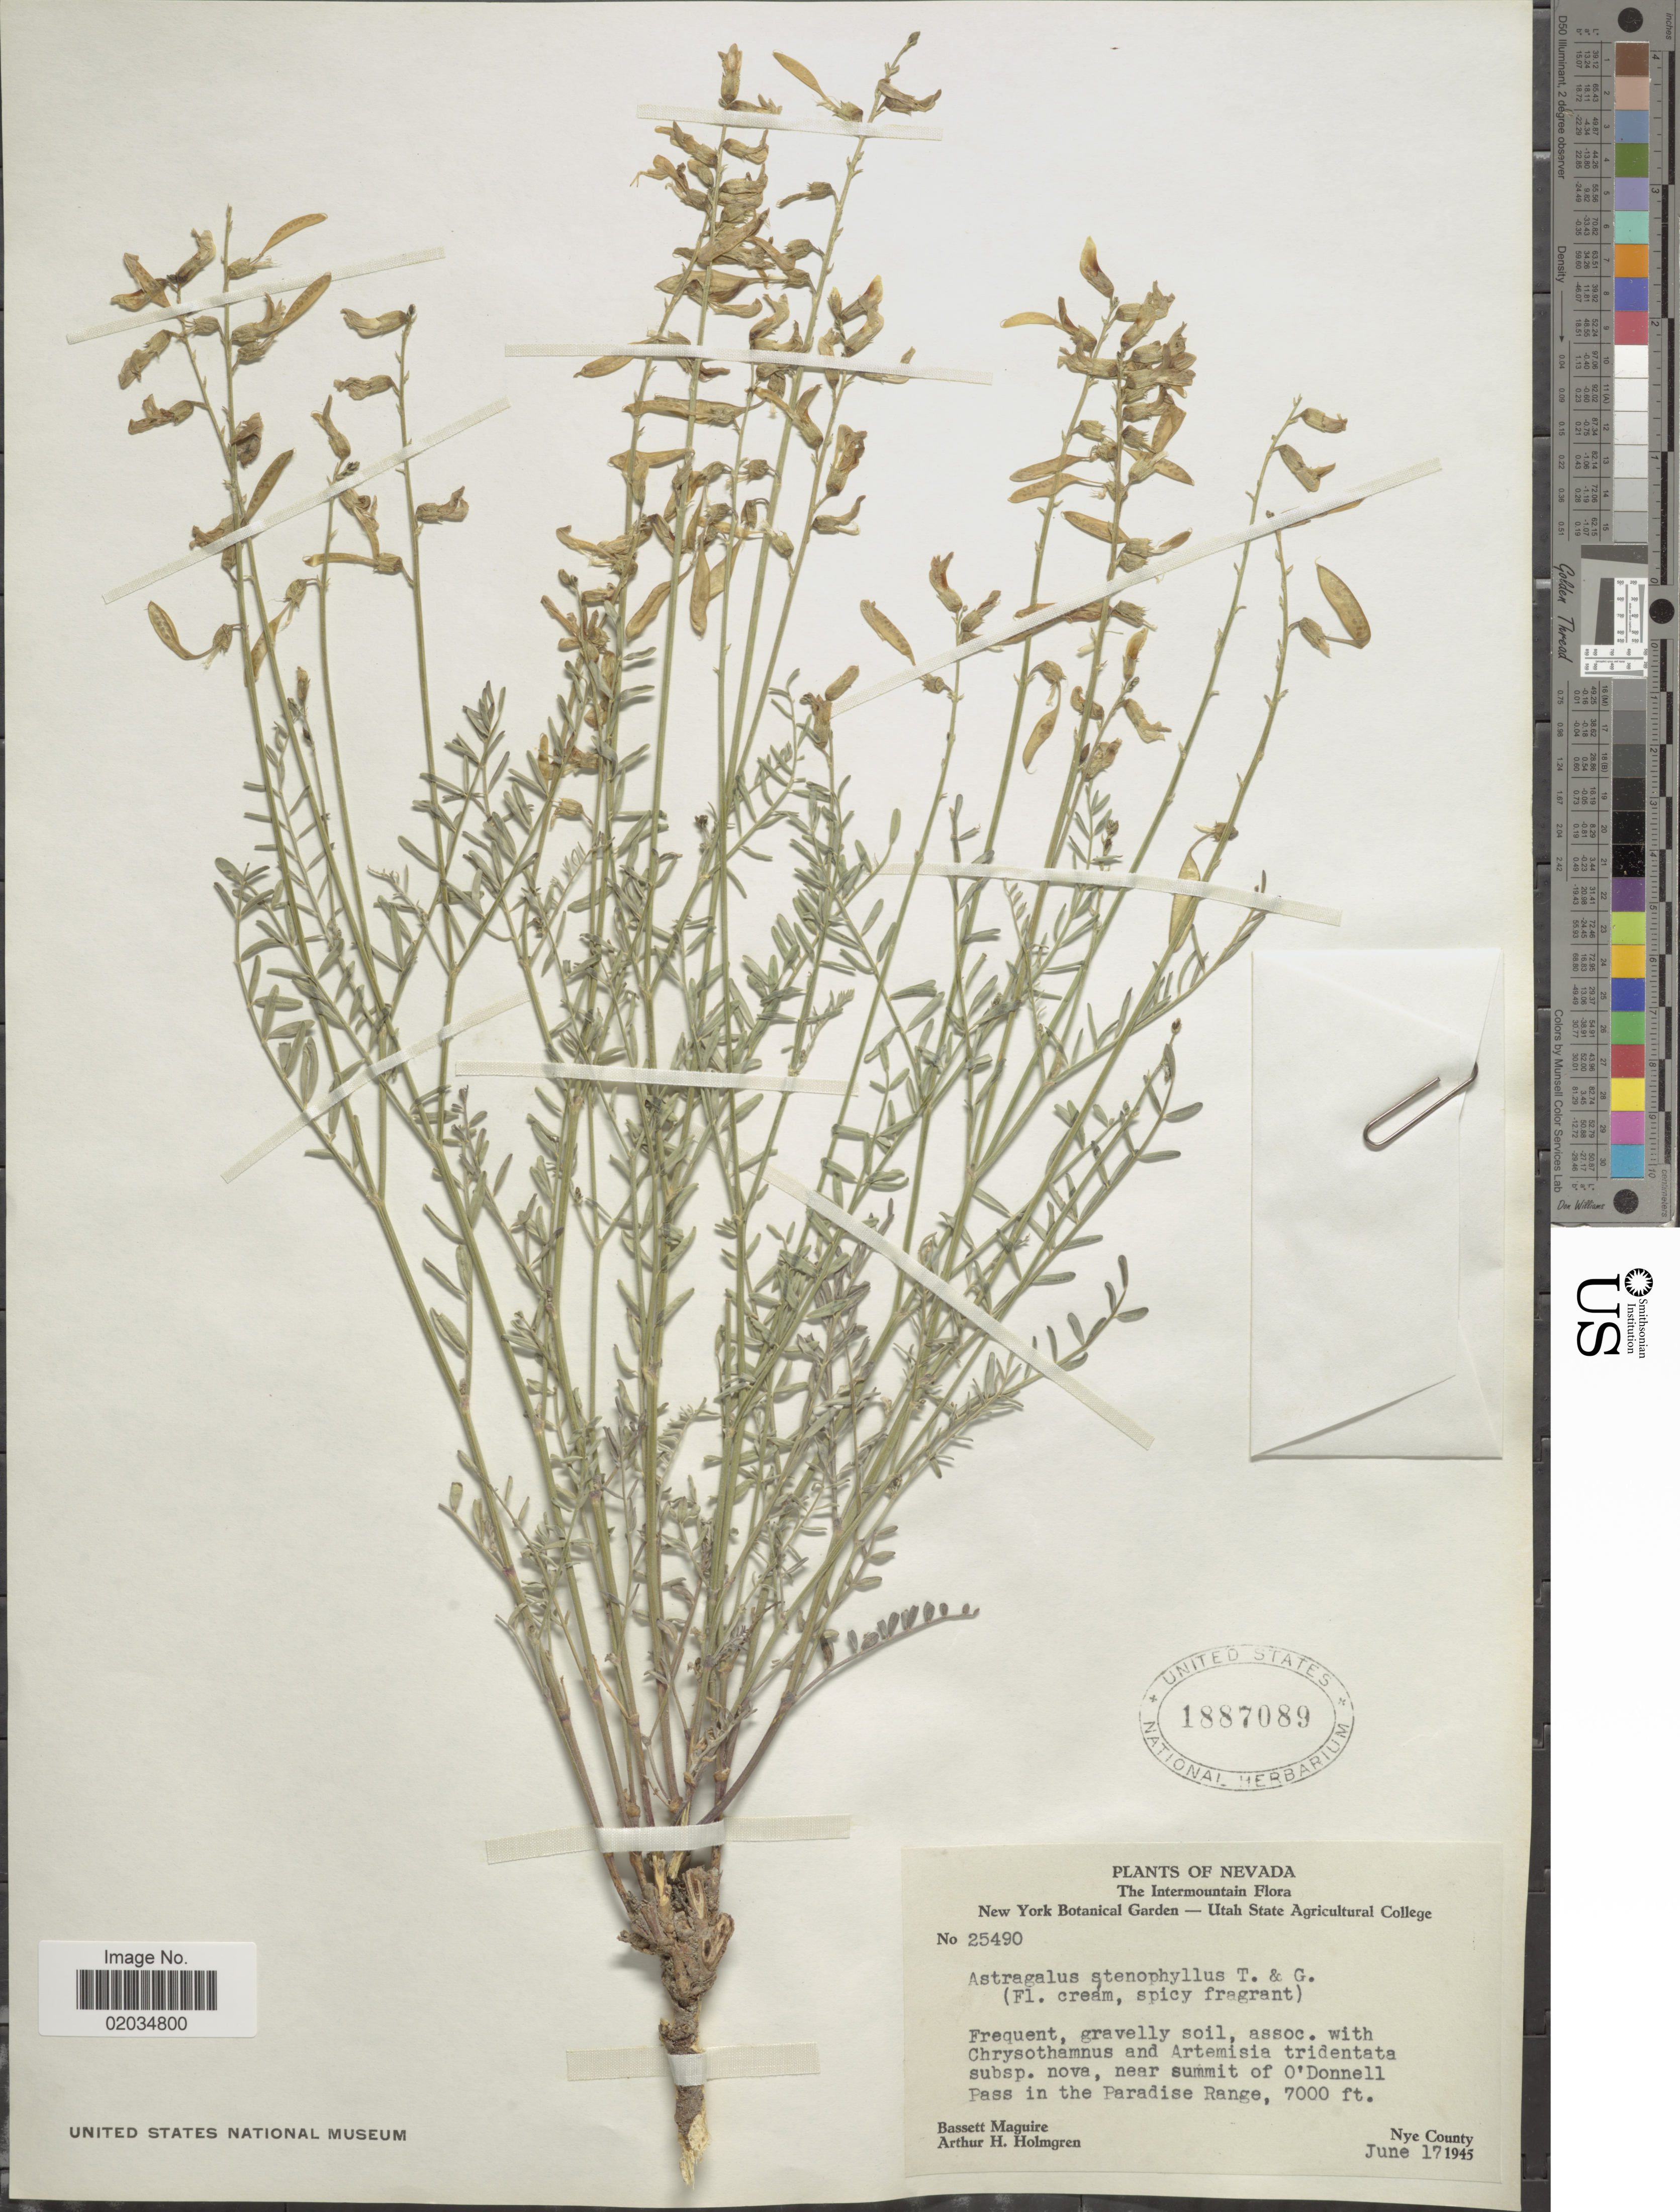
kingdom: Plantae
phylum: Tracheophyta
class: Magnoliopsida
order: Fabales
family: Fabaceae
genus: Astragalus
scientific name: Astragalus stenophyllus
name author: Torr. & A. Gray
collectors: B. Maguire & A. H. Holmgren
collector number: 25490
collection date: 1945-06-17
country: United States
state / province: Nevada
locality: Intermountain. near summit of O'Donnell Pass in the Paradise Range. Nye County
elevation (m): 2134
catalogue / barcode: US 1887089